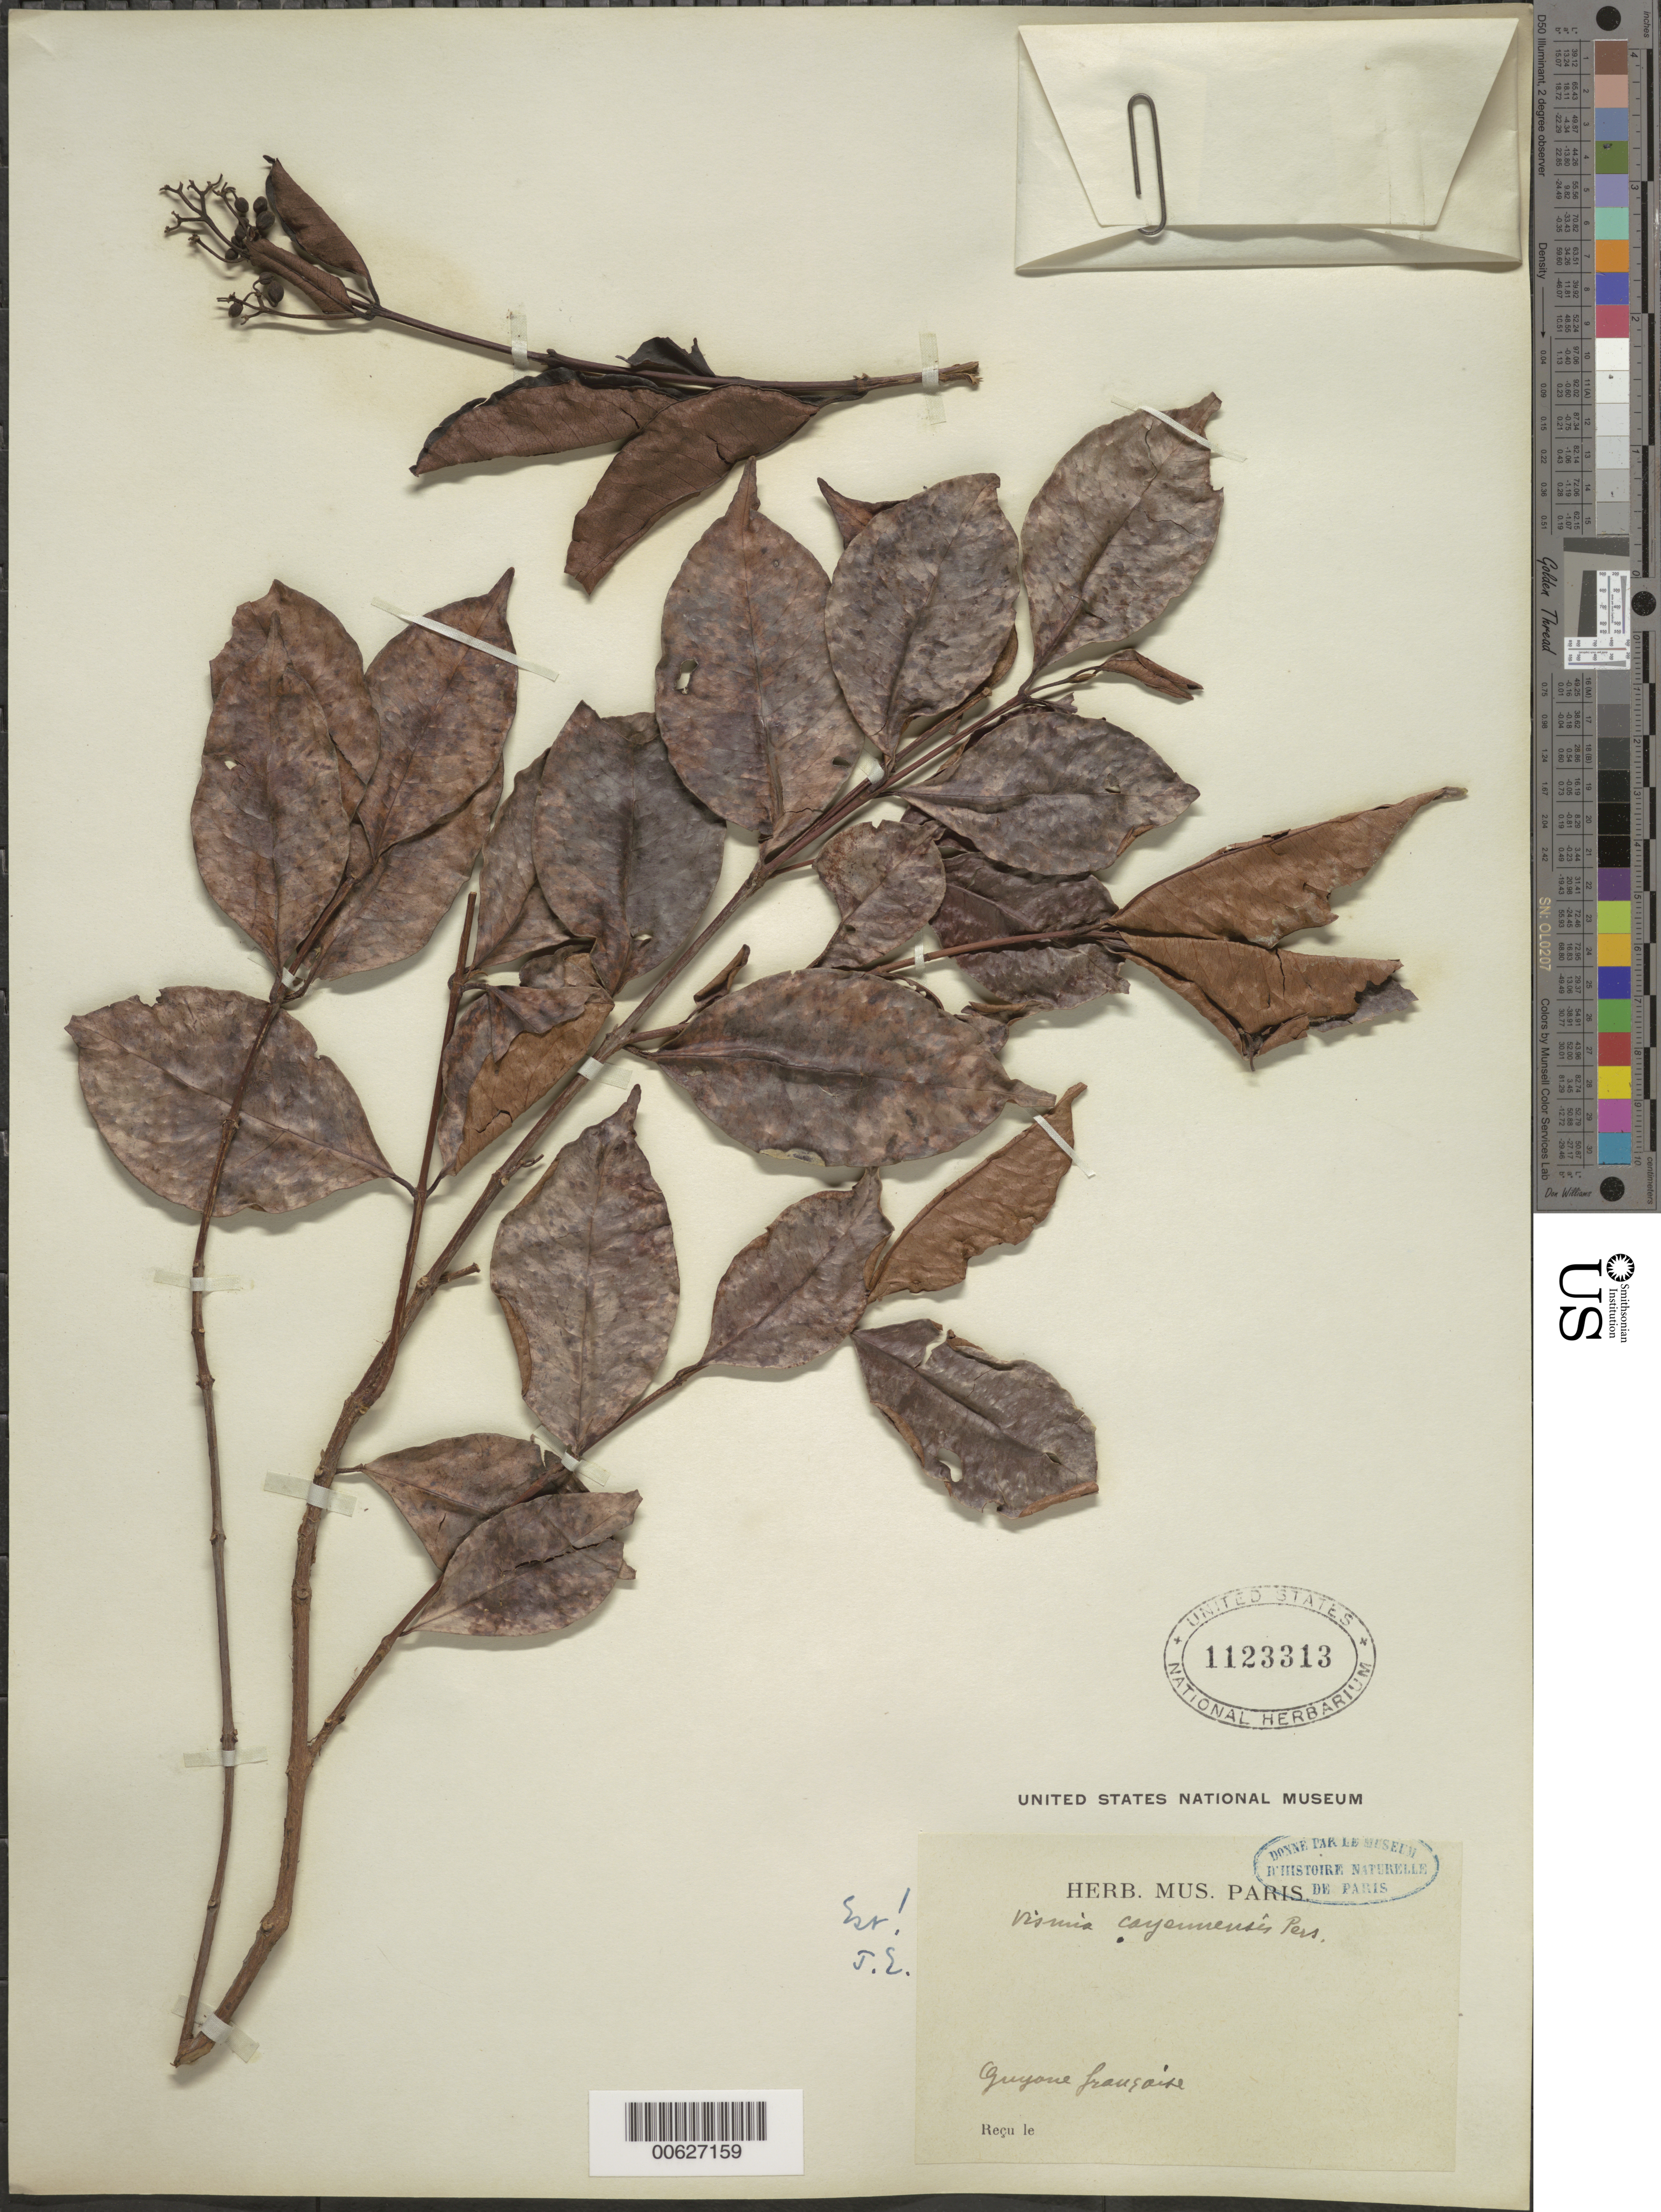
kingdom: Plantae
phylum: Tracheophyta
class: Magnoliopsida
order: Malpighiales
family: Hypericaceae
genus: Vismia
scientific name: Vismia cayennensis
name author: (Jacq.) Pers.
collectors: ex herb. Mus. Paris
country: French Guiana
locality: Guyane Francaise.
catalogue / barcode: US 1123313